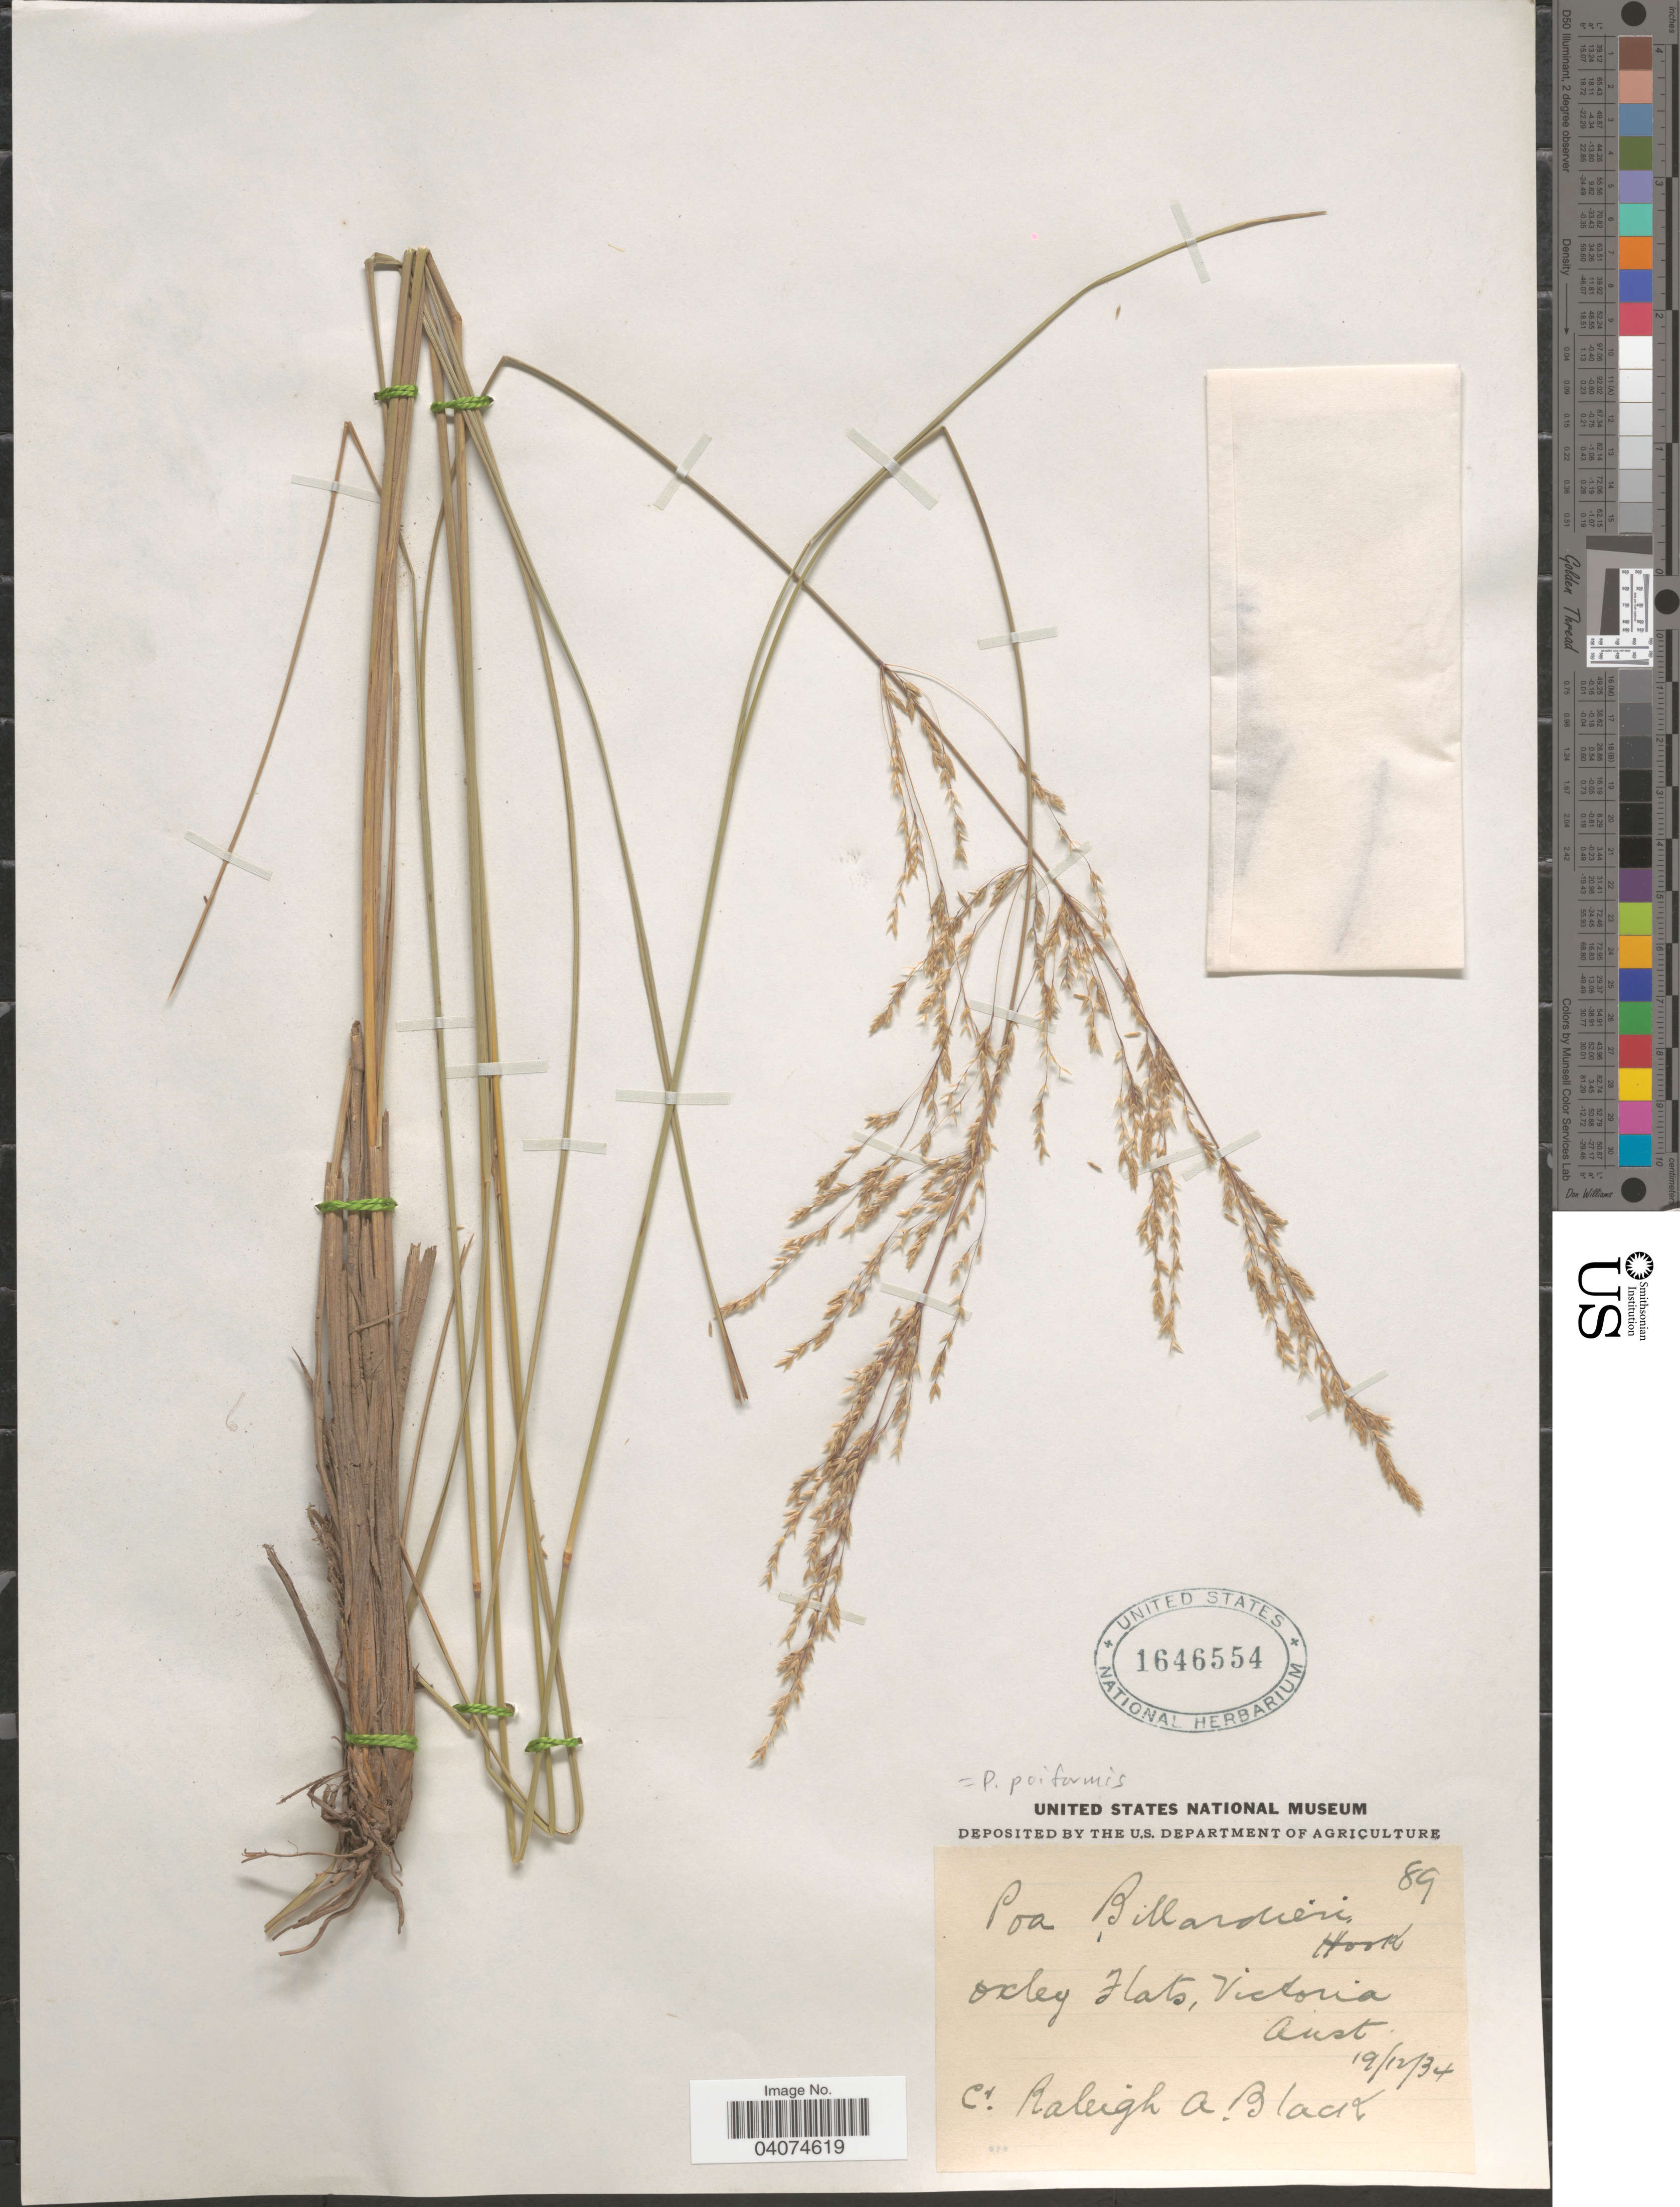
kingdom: Plantae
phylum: Tracheophyta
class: Liliopsida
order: Poales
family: Poaceae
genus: Poa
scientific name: Poa poiformis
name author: (Labill.) Druce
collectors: R. A. Black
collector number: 89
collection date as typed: Transcribed d/m/y: 19/12/34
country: Australia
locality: Oxley Flats, Victoria.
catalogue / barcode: US 1646554